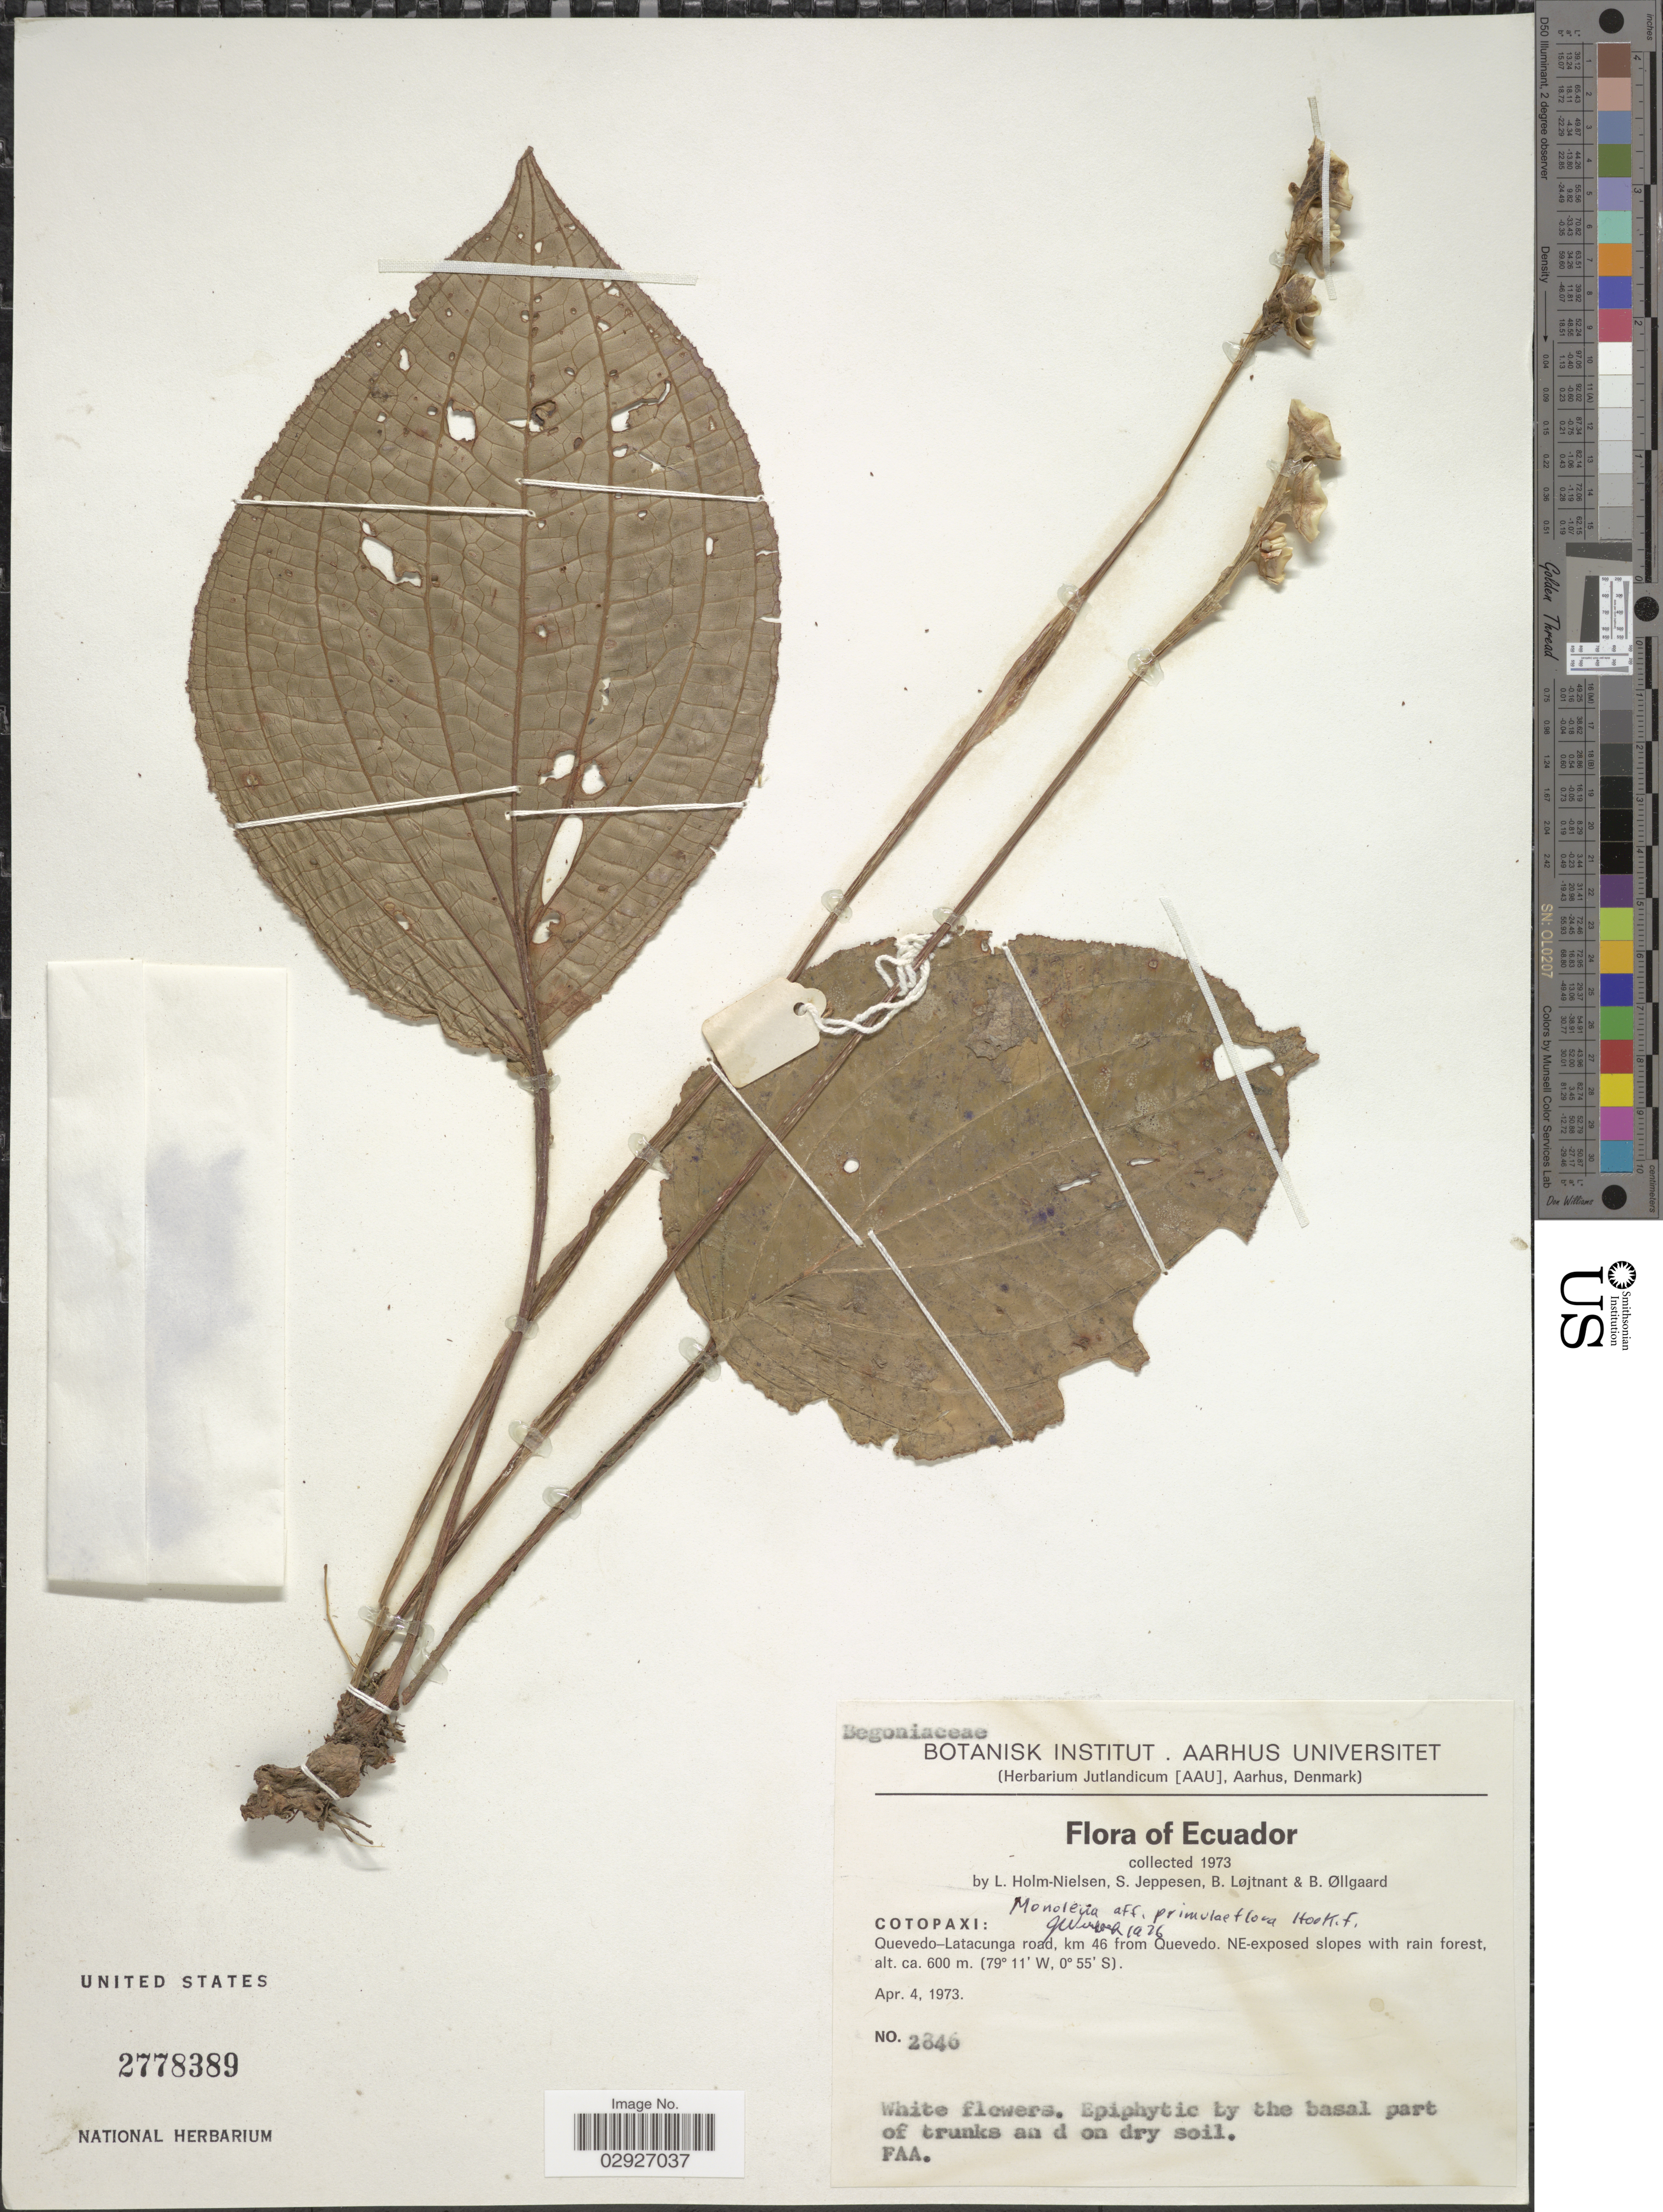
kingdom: Plantae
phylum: Tracheophyta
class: Magnoliopsida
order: Myrtales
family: Melastomataceae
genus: Monolena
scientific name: Monolena primuliflora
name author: Hook. f.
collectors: L. Holm-Nielsen, S. Jeppesen, B. Löjtnant & B. Øllgaard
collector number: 2846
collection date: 1973-04-04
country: Ecuador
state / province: Cotopaxi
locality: Quevedo-Latacunga road, km 46 from Quevedo. NE-exposed slopes with rain forest.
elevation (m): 600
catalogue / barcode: US 2778389